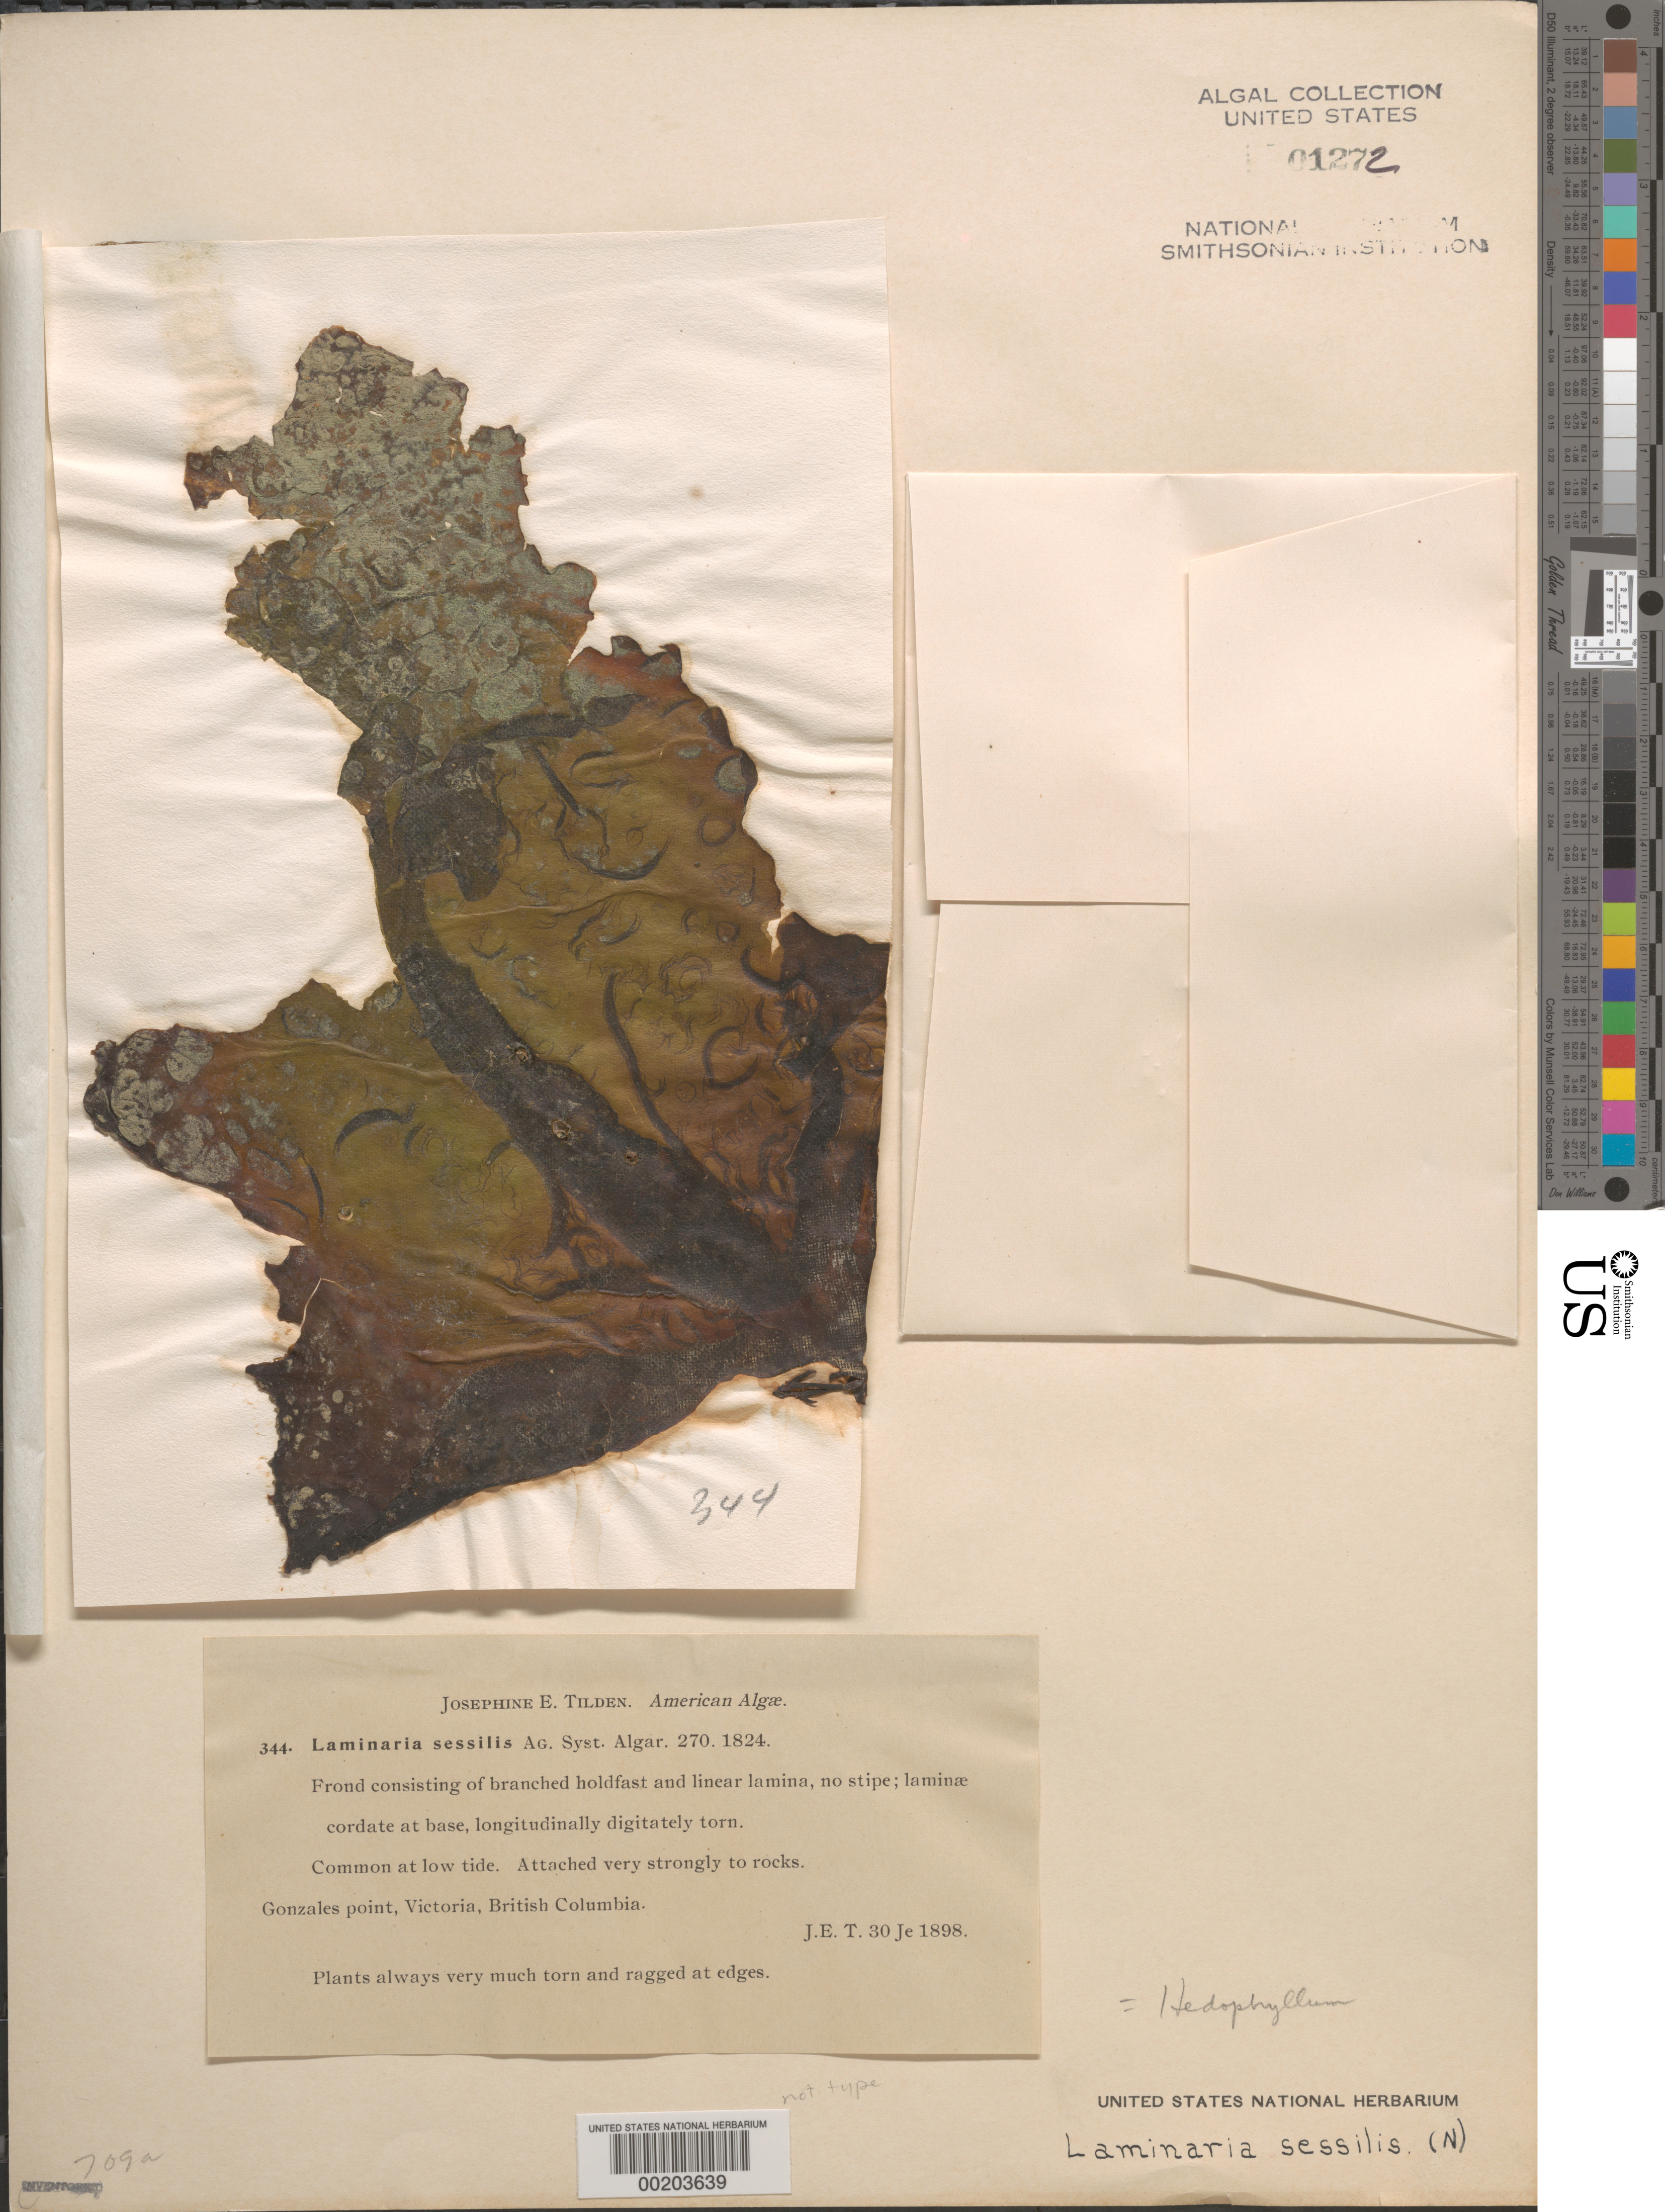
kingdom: Chromista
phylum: Ochrophyta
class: Phaeophyceae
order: Laminariales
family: Laminariaceae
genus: Hedophyllum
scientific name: Hedophyllum sessile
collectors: J. E. Tilden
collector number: JET 344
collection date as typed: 30 Jun 1898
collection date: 1898-06-30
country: Canada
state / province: British Columbia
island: Vancouver Island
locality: Gonzales Point, Victoria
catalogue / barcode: US 1272